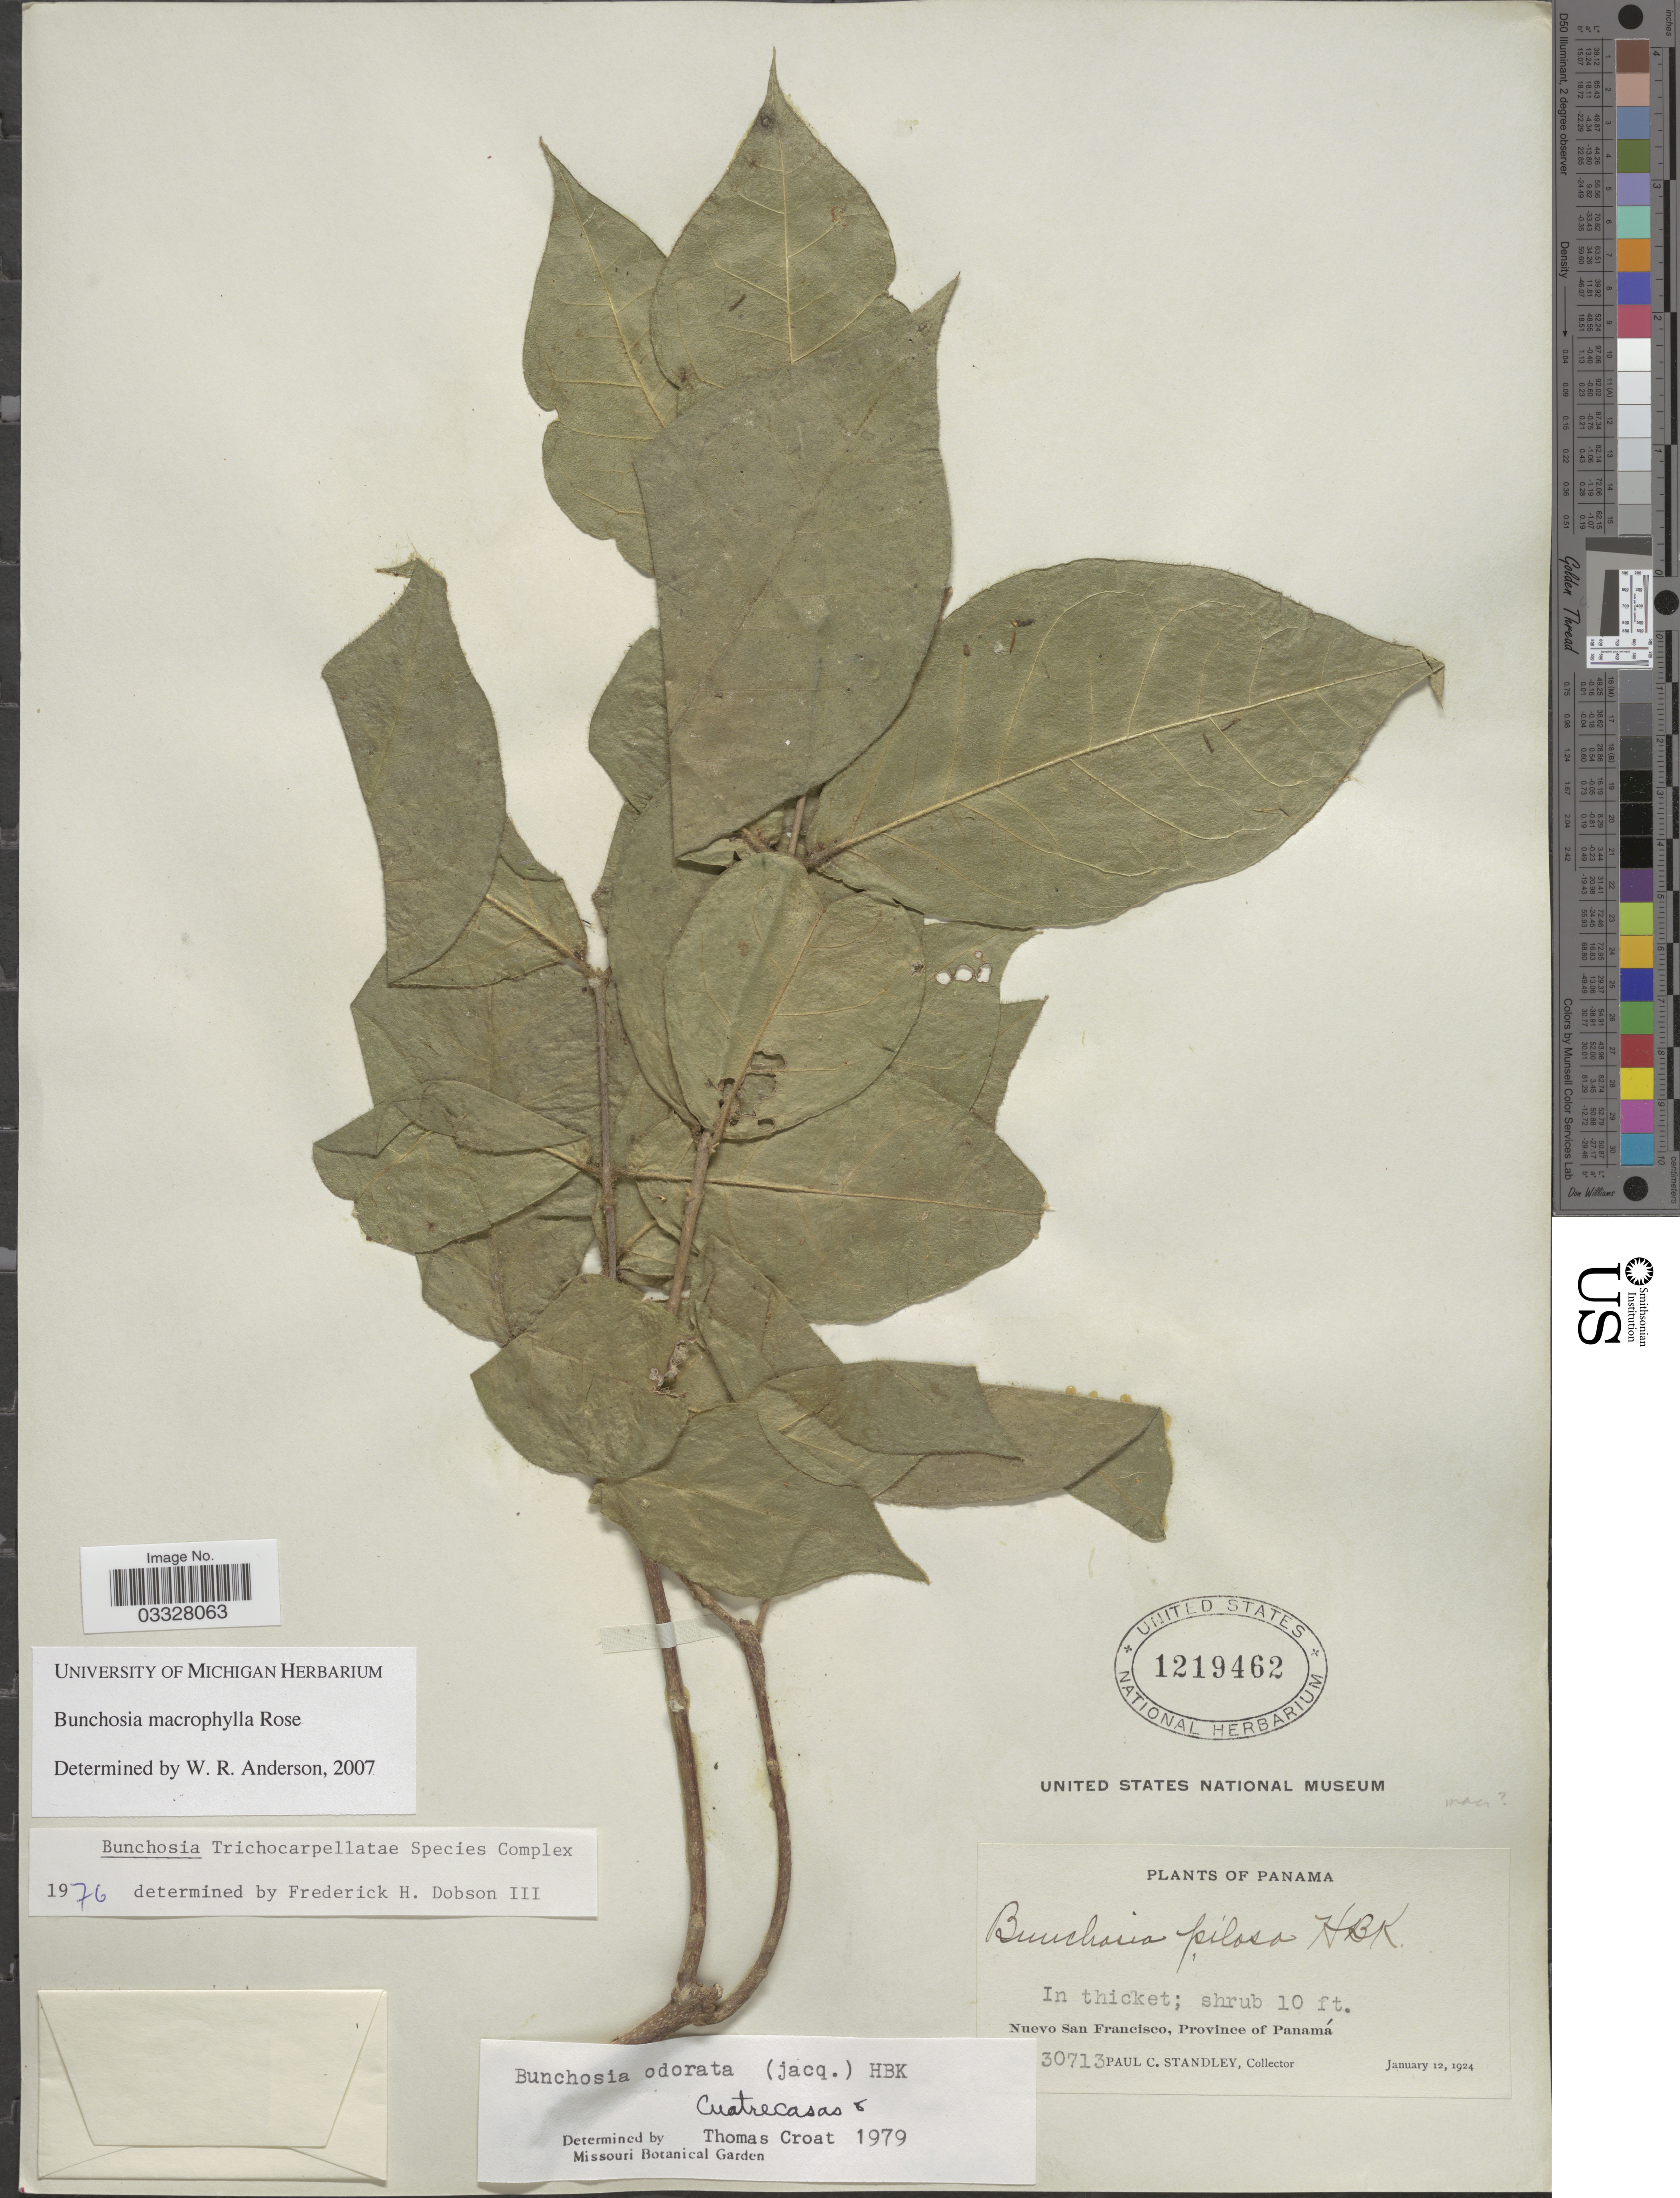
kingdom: Plantae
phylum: Tracheophyta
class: Magnoliopsida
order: Malpighiales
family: Malpighiaceae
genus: Bunchosia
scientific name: Bunchosia macrophylla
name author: Rose ex Donn. Sm. in Pittier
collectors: P. C. Standley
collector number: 30713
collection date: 1924-01-12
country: Panama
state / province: Panamá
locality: Nuevo San Francisco.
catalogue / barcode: US 1219462